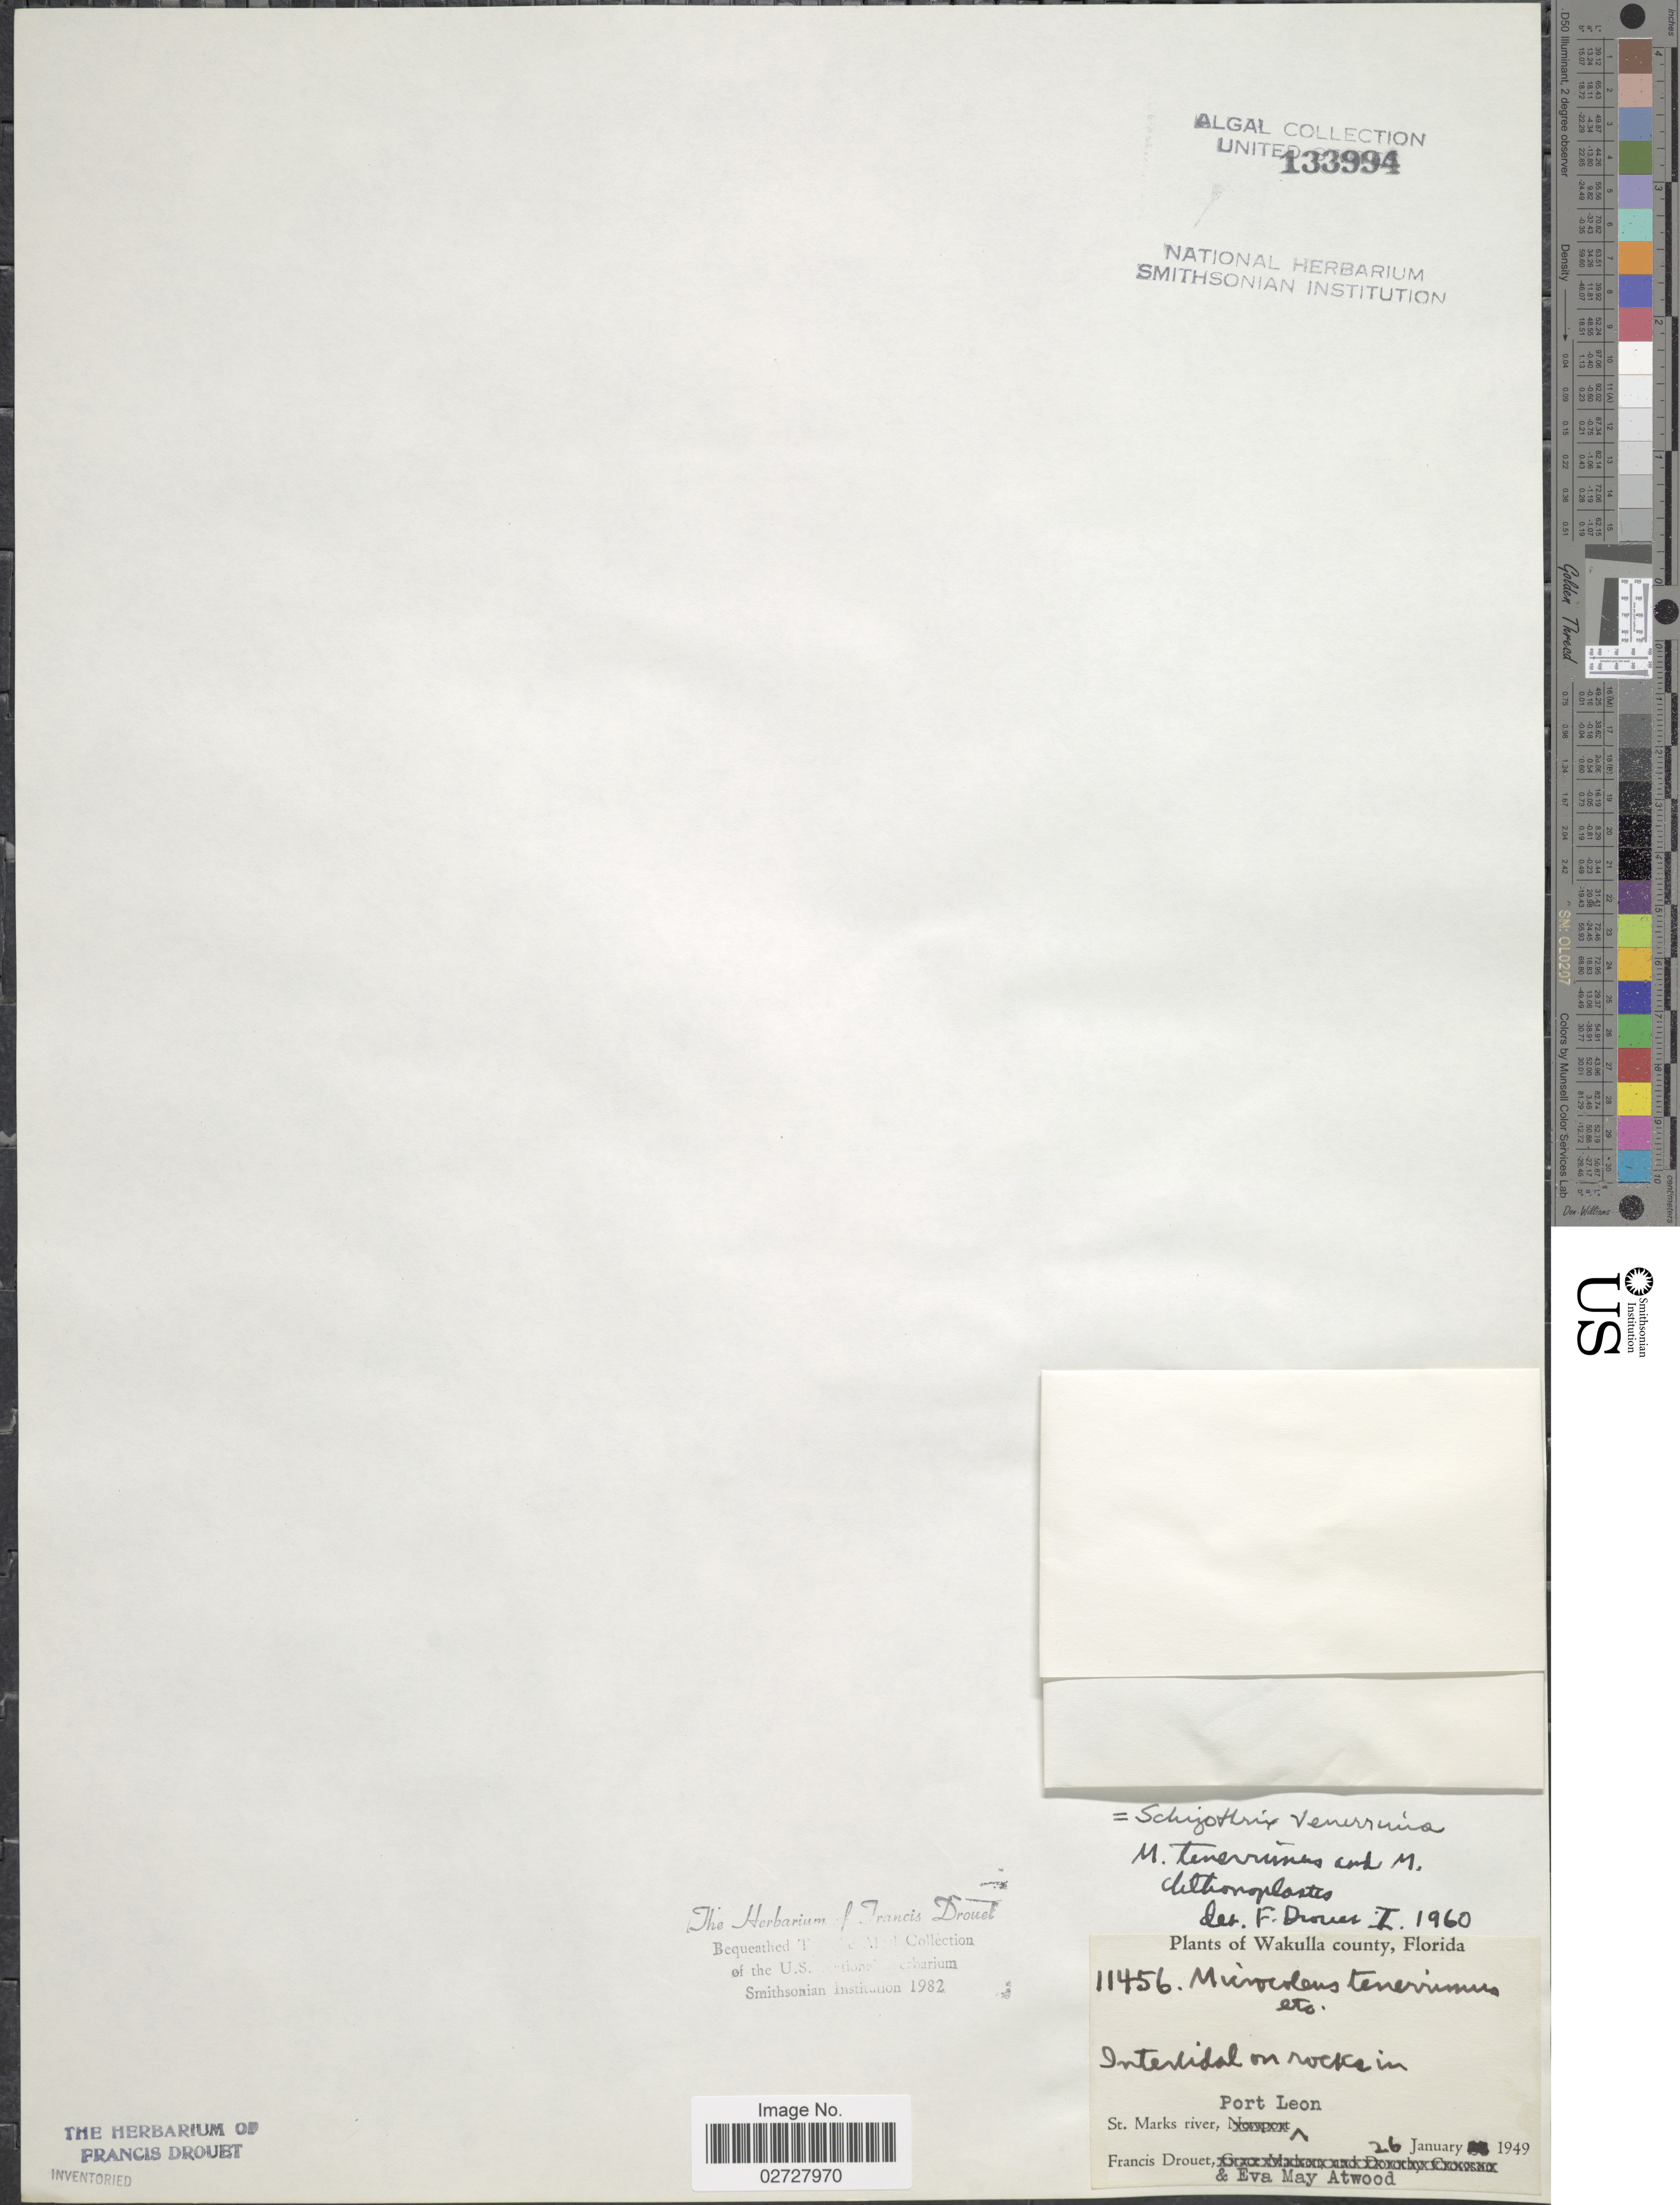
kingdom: Bacteria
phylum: Cyanobacteria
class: Cyanobacteriia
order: Leptolyngbyales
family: Trichocoleusaceae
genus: Schizothrix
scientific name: Schizothrix tenerrima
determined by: Drouet, F. E.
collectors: F. E. Drouet & E. Atwood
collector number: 11456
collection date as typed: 26 January 1949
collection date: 1949-01-26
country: United States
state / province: Florida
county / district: Wakulla County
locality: St. Marks River, Port Leon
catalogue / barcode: US 133994